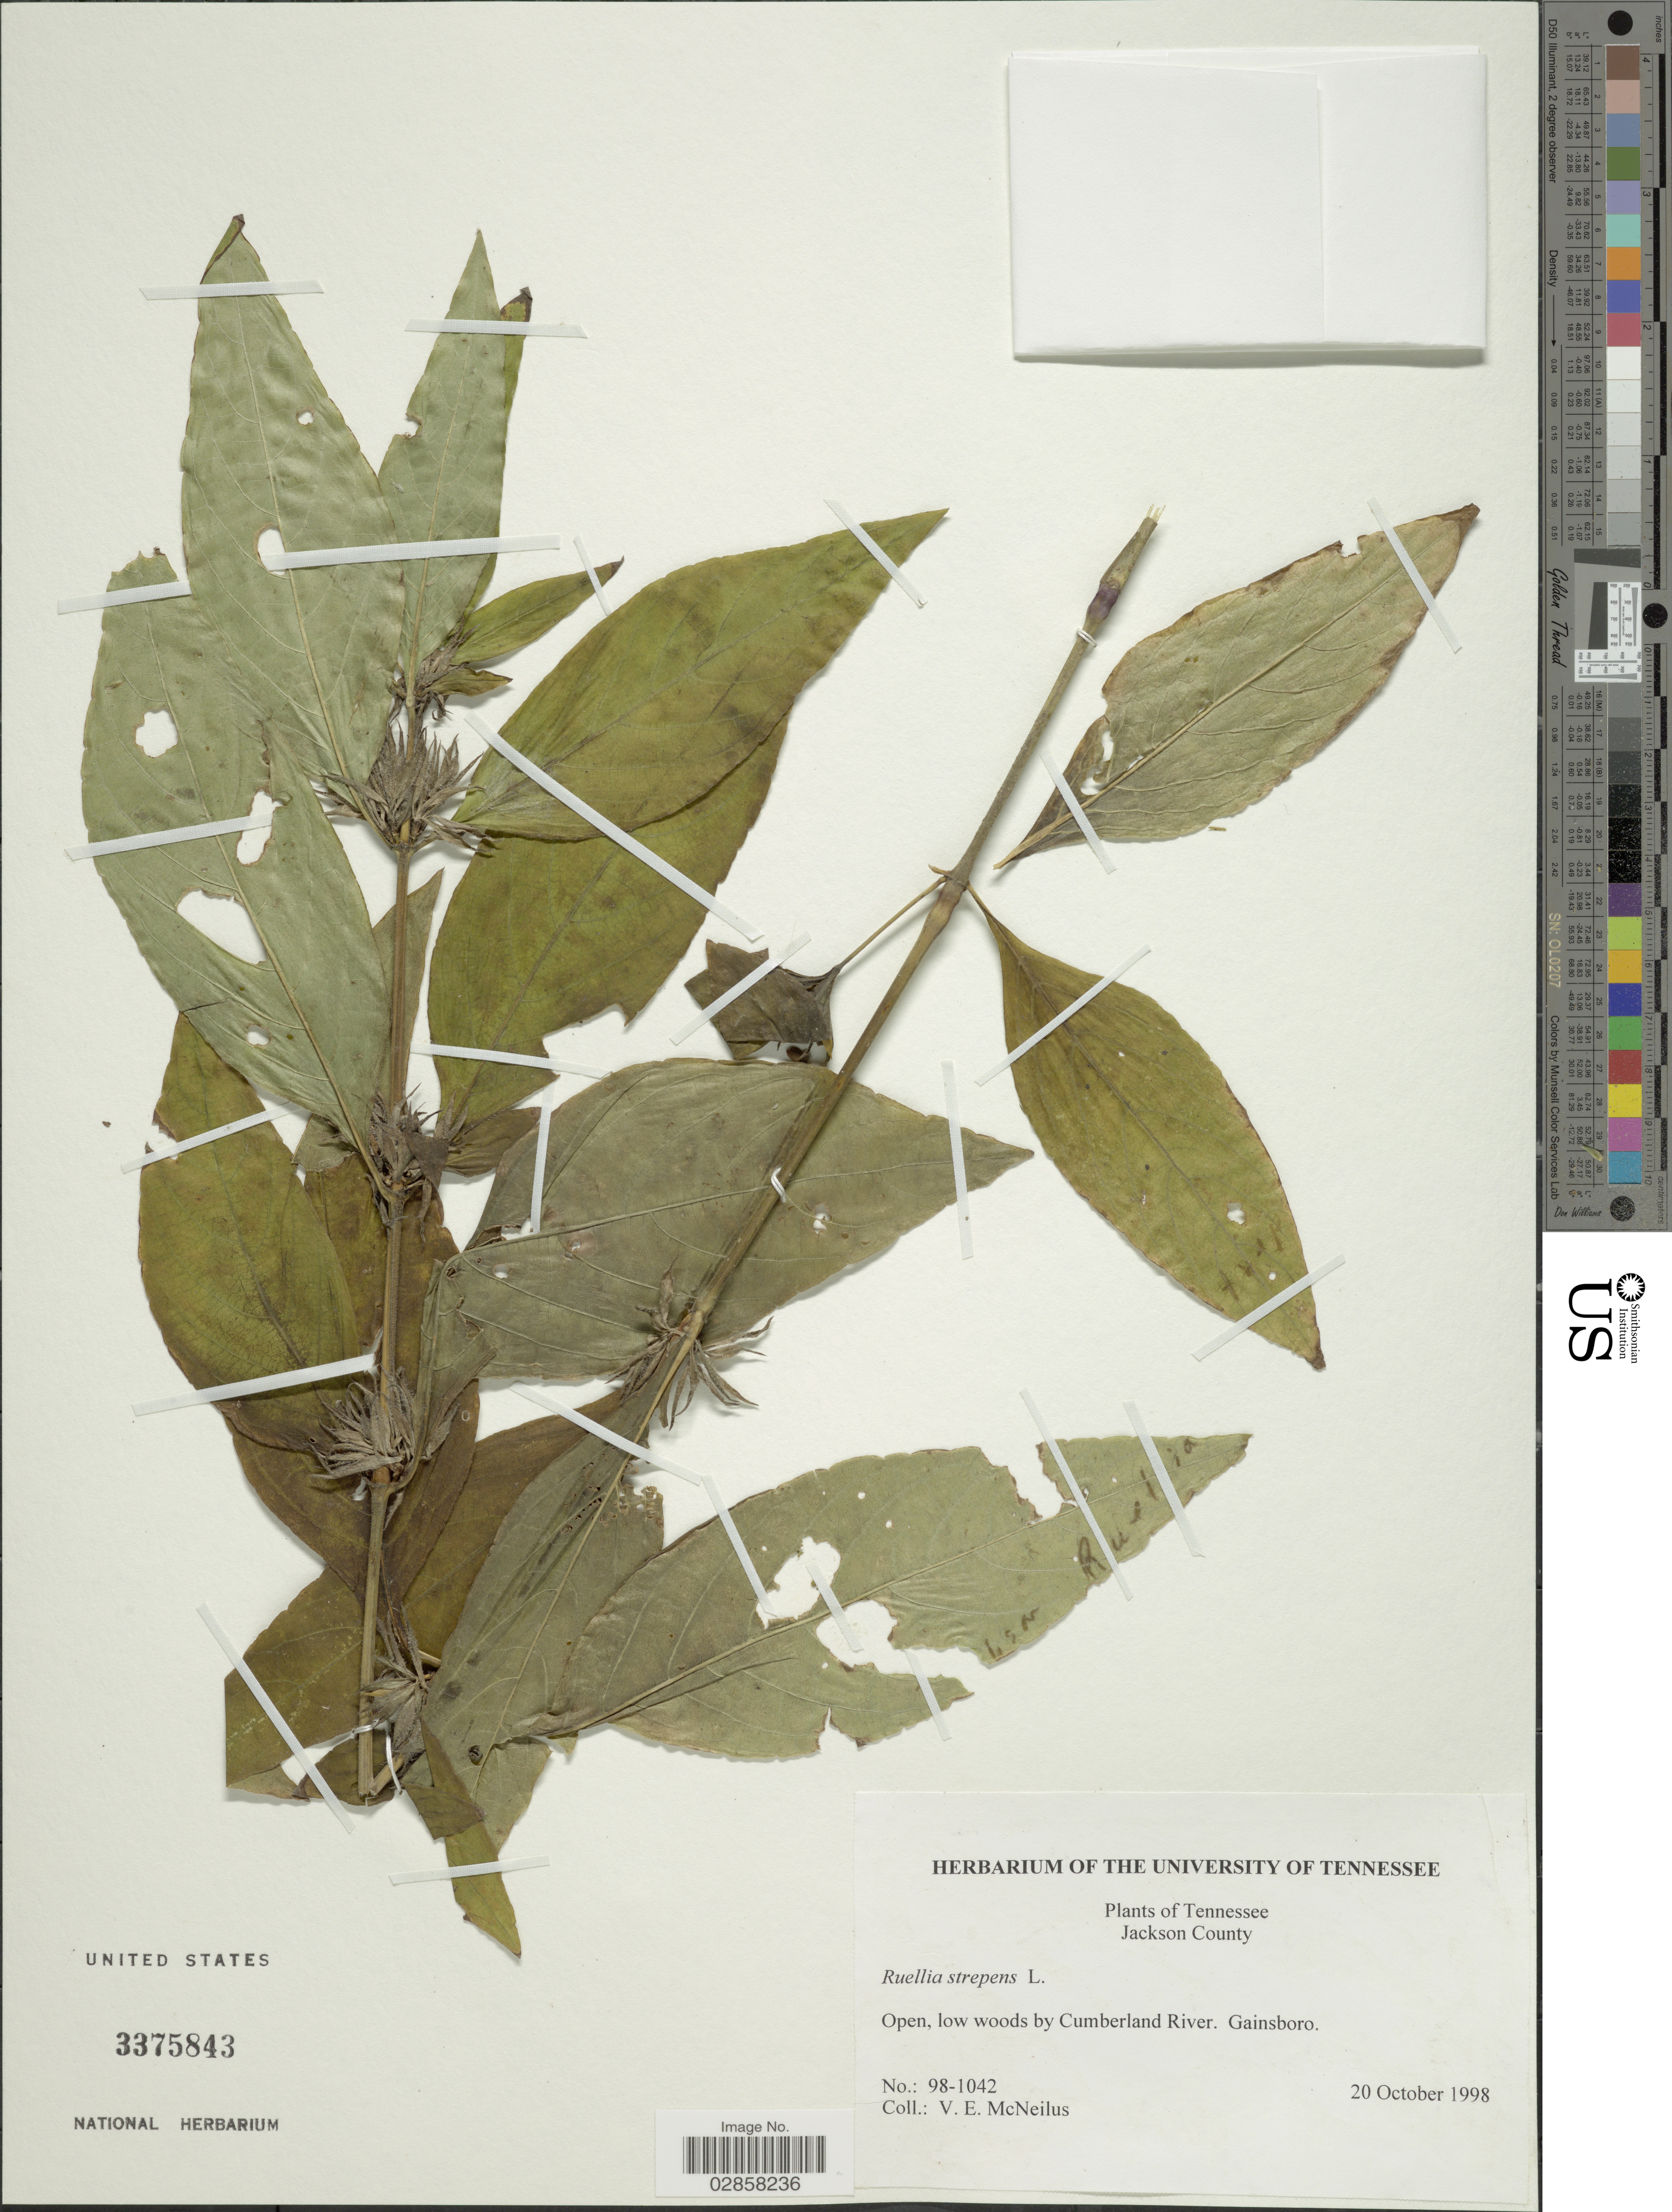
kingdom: Plantae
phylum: Tracheophyta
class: Magnoliopsida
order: Lamiales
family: Acanthaceae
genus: Ruellia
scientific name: Ruellia strepens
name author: L.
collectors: V. Mcneilus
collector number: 98-1042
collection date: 1998-10-20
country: United States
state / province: Tennessee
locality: Jackson County. Open, low woods by Cumberland River. Gainsboro.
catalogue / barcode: US 3375843